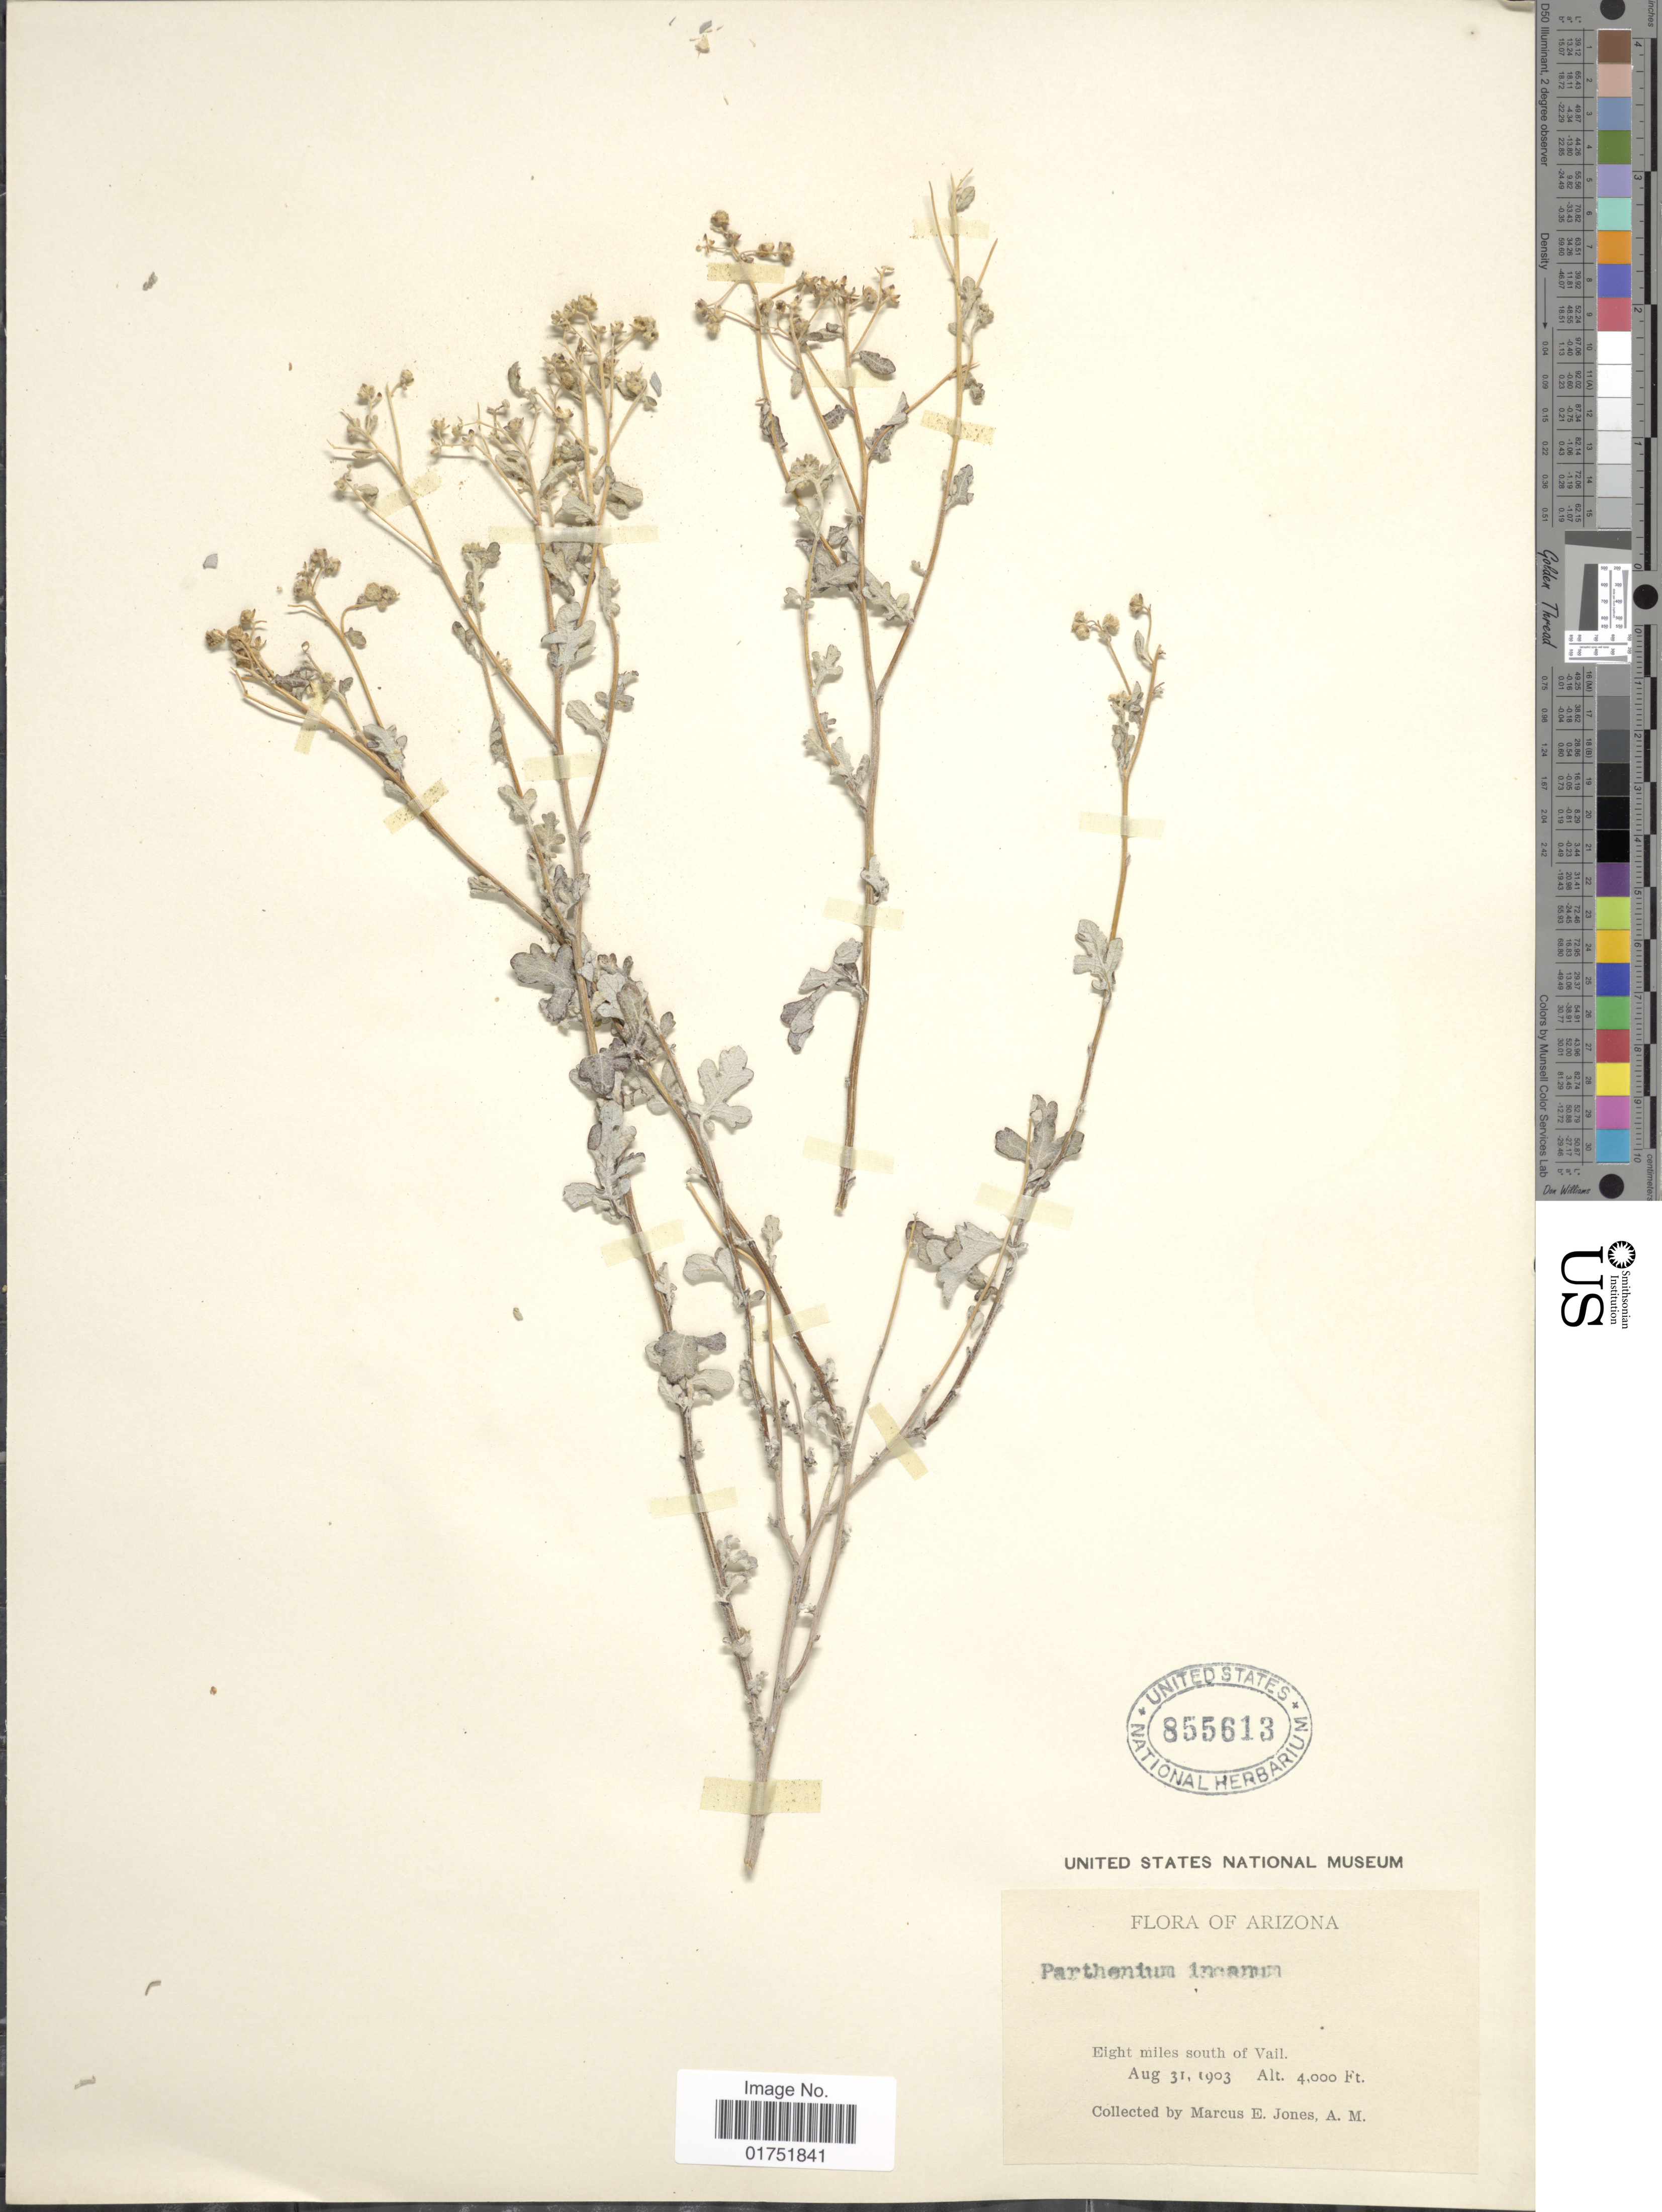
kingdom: Plantae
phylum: Tracheophyta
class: Magnoliopsida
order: Asterales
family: Asteraceae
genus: Parthenium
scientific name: Parthenium incanum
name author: Kunth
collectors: M. E. Jones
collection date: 1903-08-31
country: United States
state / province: Arizona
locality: Eight miles south of Vail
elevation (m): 1219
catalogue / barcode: US 855613